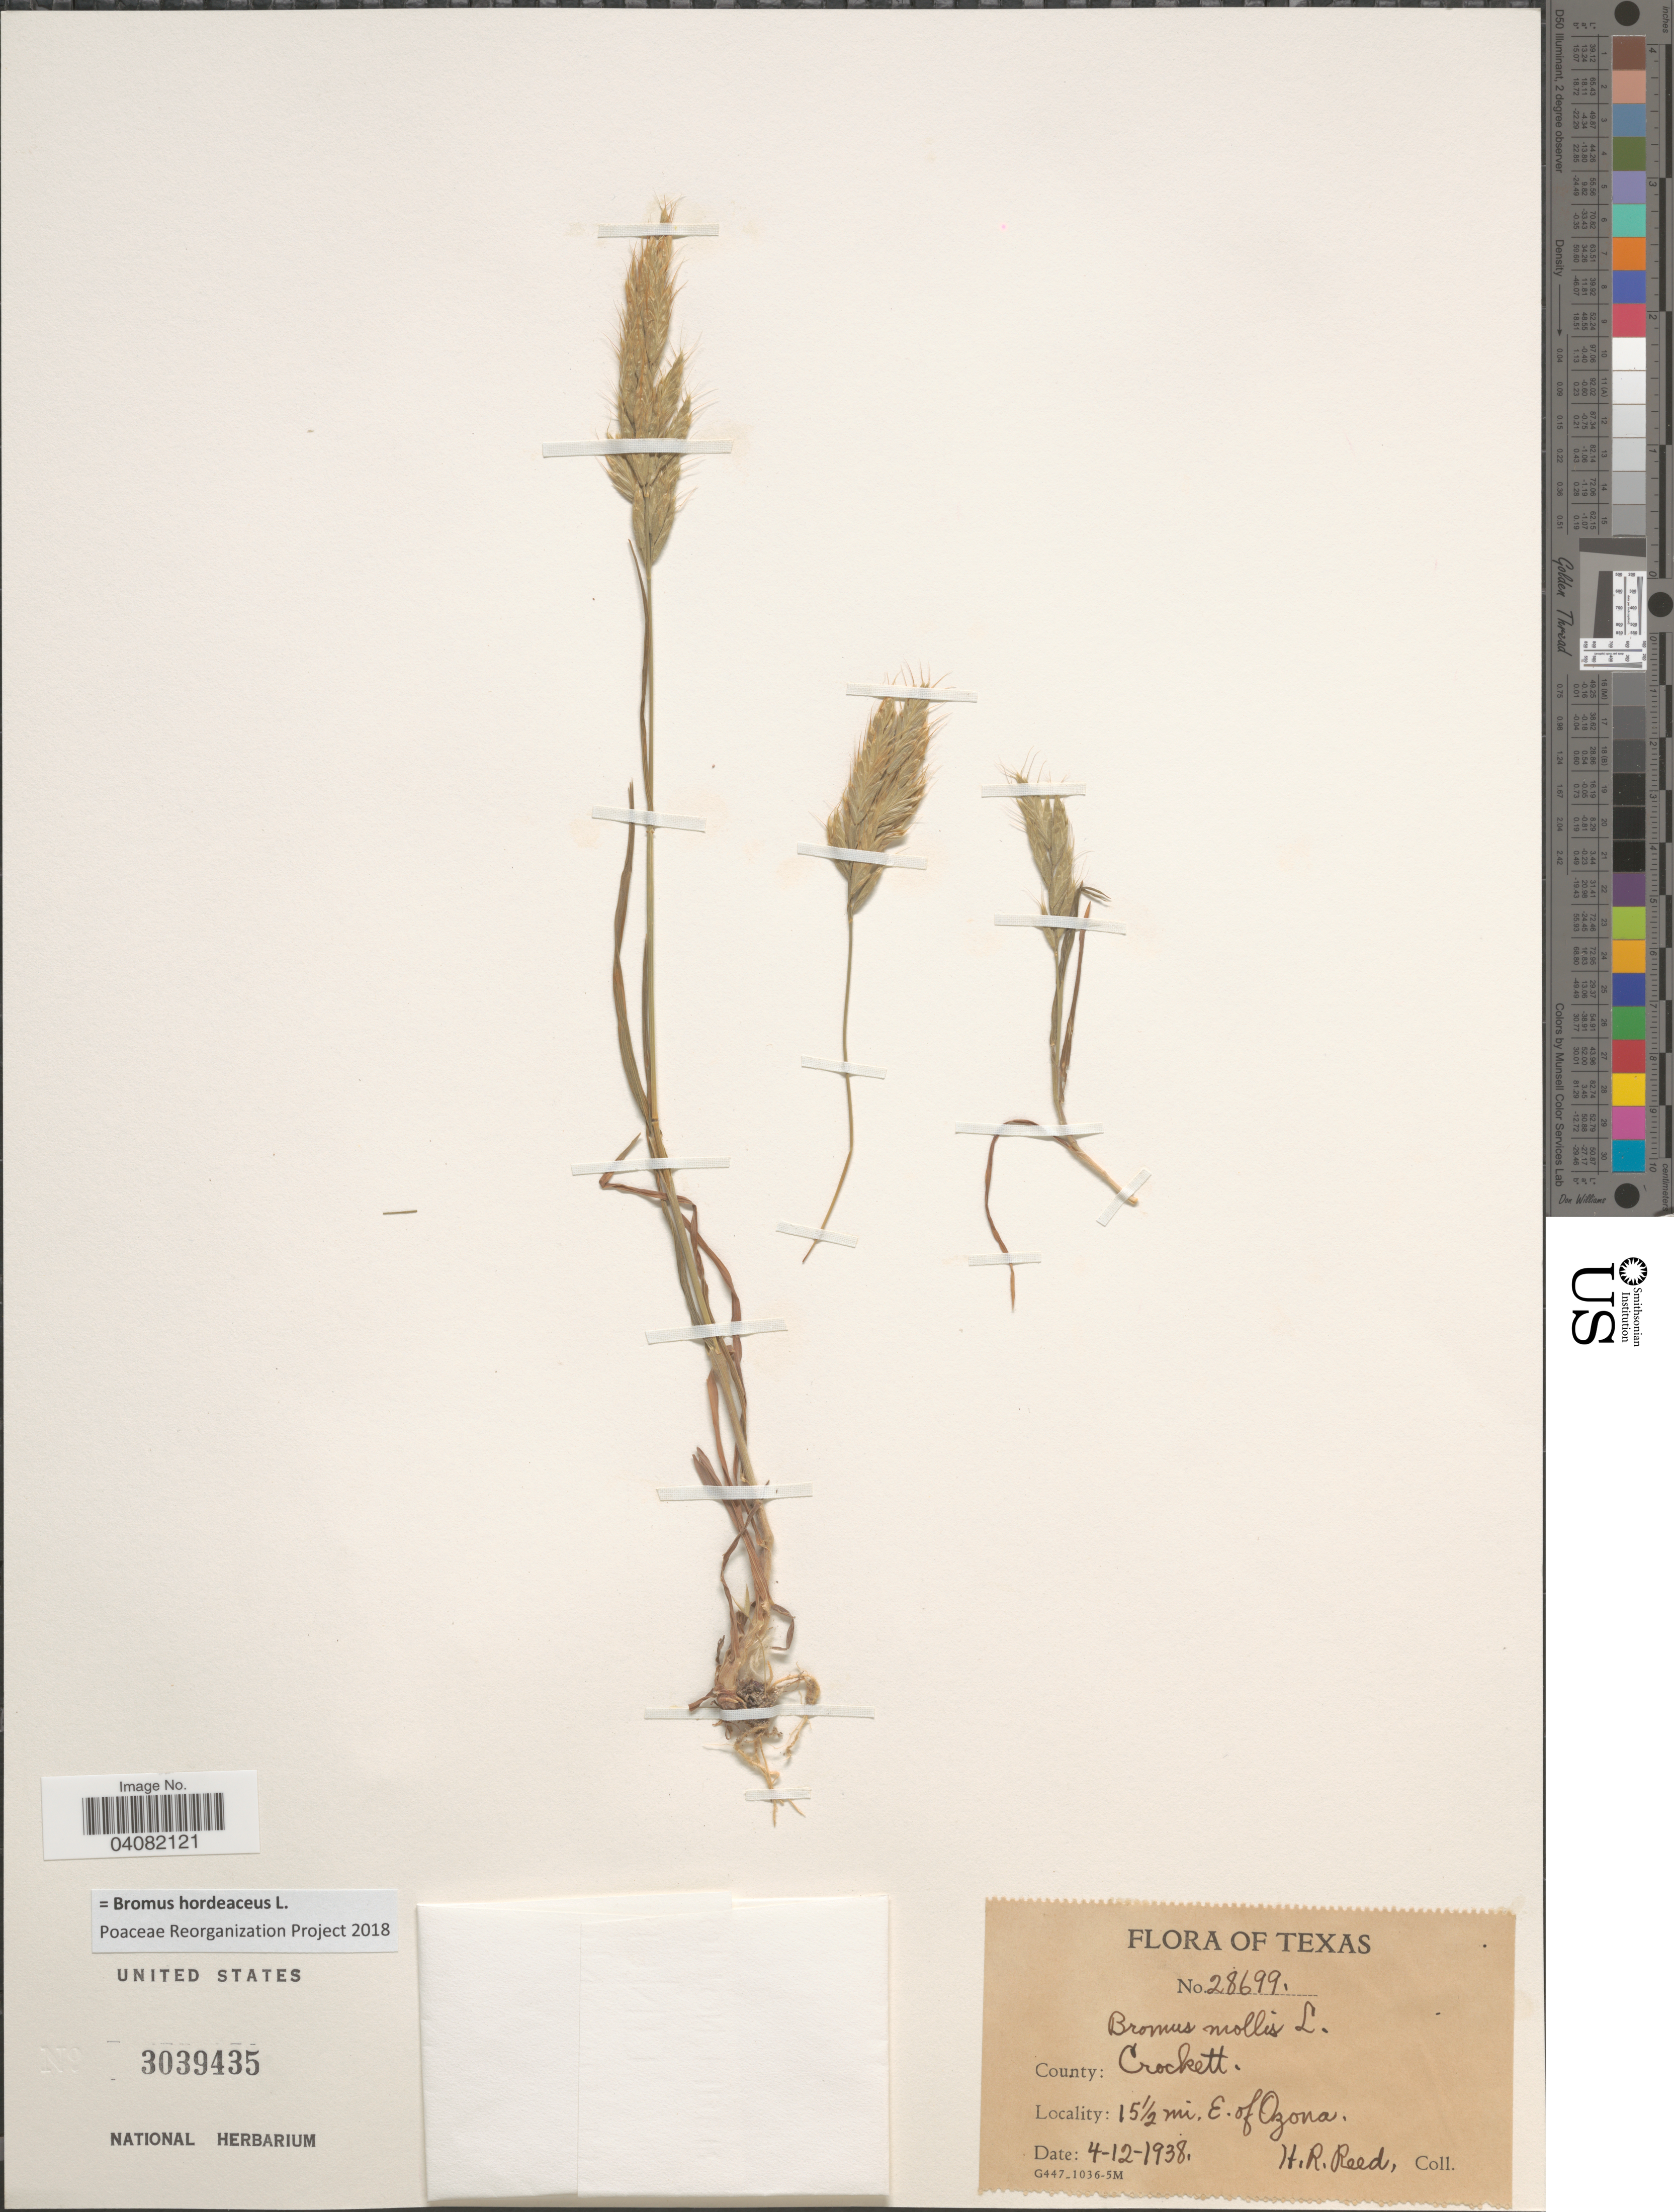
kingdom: Plantae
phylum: Tracheophyta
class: Liliopsida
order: Poales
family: Poaceae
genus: Bromus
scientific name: Bromus hordeaceus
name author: L.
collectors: H. Reed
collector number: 28699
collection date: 1938-04-12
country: United States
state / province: Texas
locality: County: Crockett. 15½ mi. E. of Ozona.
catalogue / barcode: US 3039435